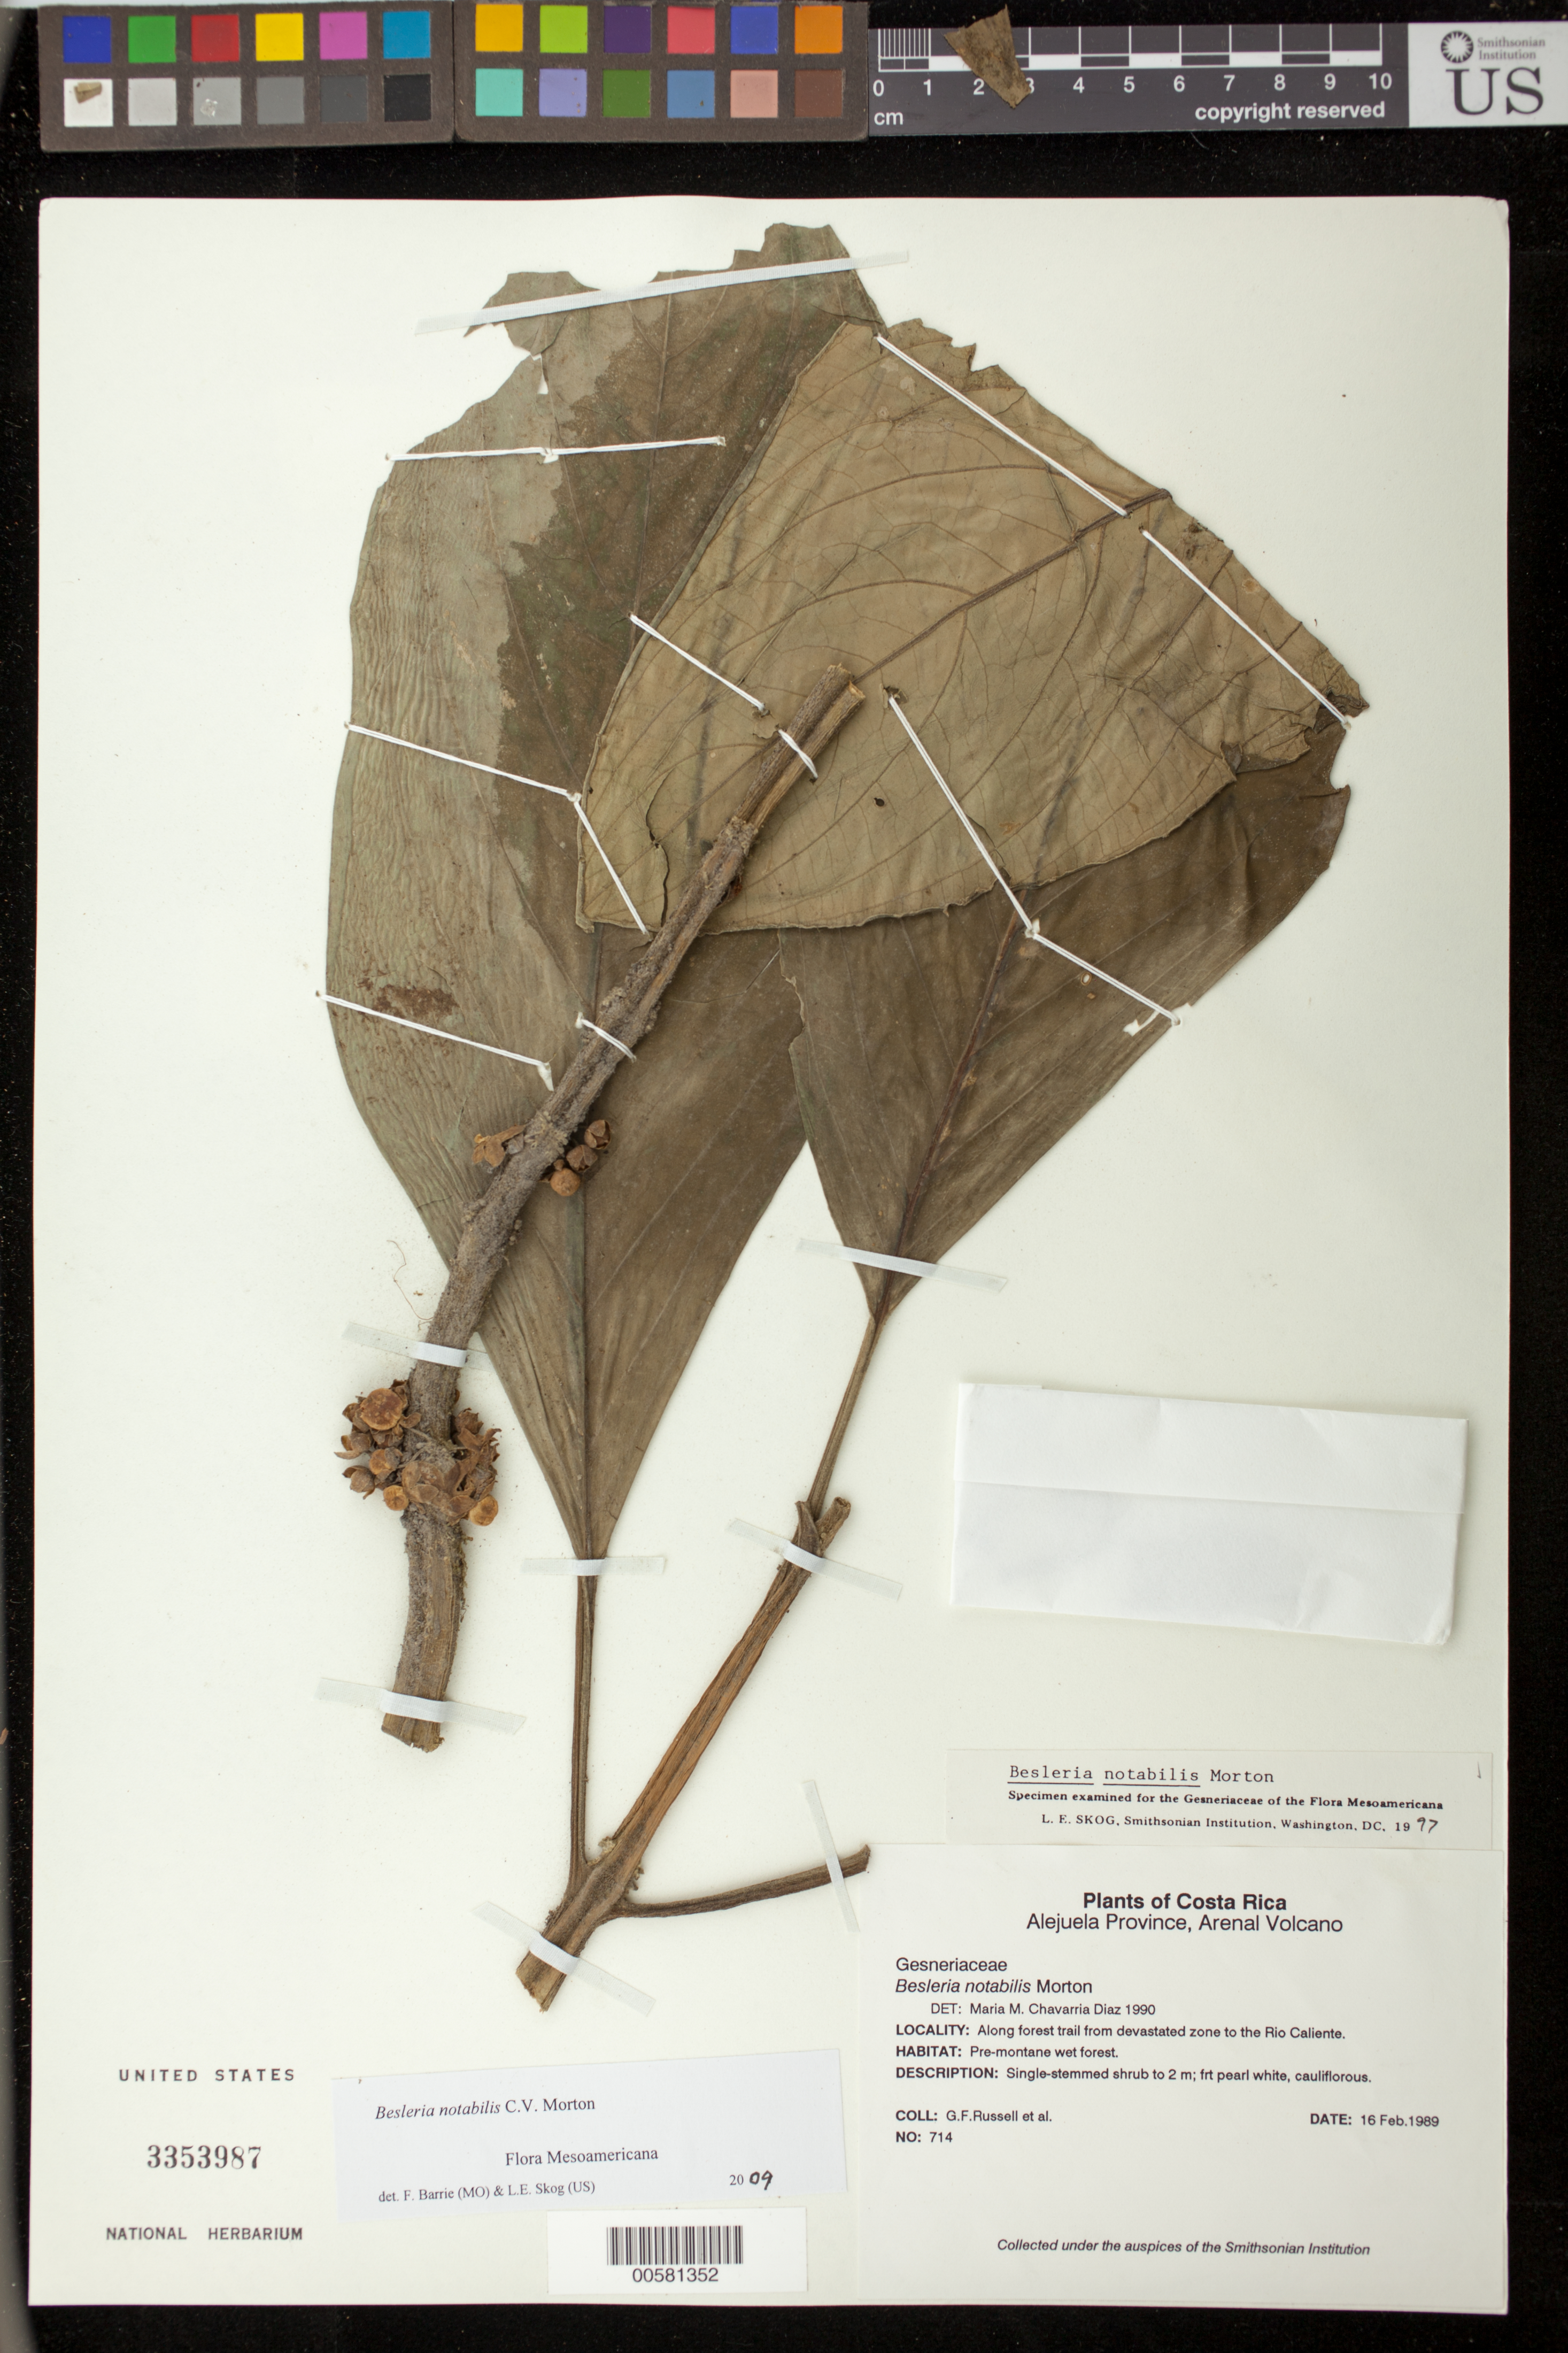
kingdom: Plantae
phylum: Tracheophyta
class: Magnoliopsida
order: Lamiales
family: Gesneriaceae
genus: Besleria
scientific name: Besleria notabilis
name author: C.V. Morton in Standl.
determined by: Skog, Laurence E.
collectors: G. Russell & et al.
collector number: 714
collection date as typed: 16 Feb 1989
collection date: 1989-02-16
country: Costa Rica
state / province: Alajuela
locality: Arenal Volcano; along forest trail from devastated zone to the Rio Caliente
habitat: Pre-montane wet forest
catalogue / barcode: US 3353987